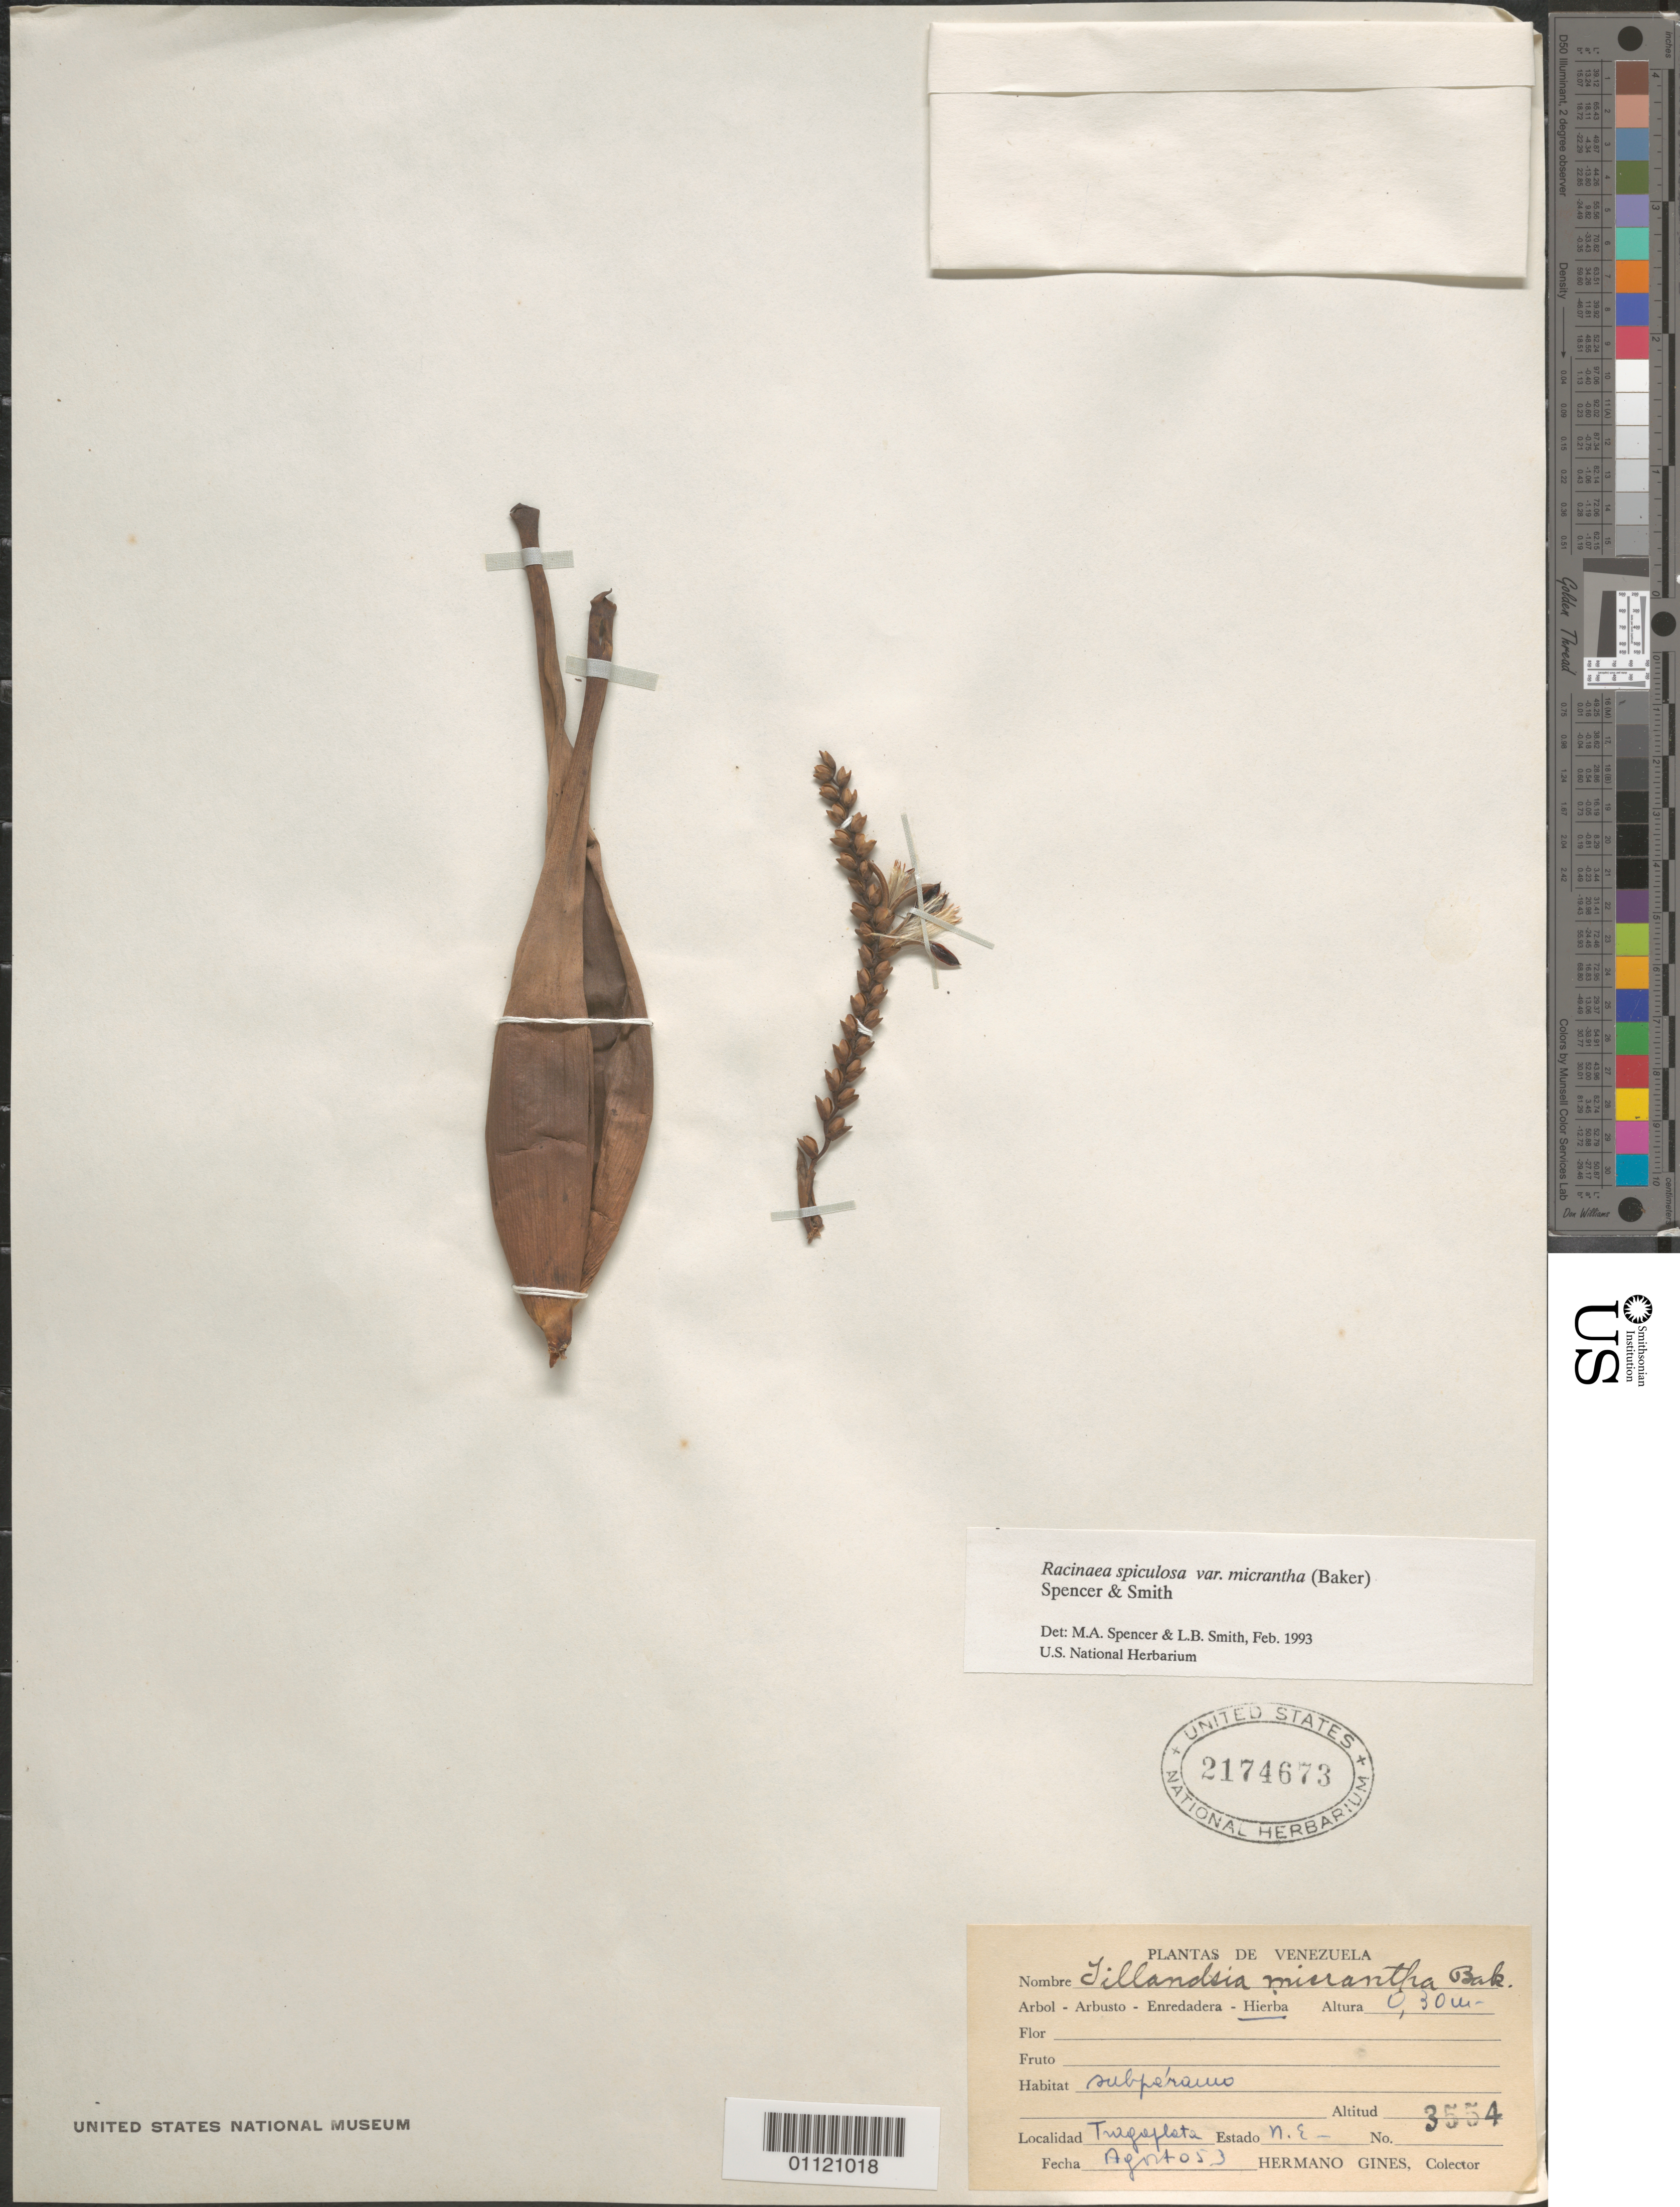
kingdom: Plantae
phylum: Tracheophyta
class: Liliopsida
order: Poales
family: Bromeliaceae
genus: Racinaea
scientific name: Racinaea spiculosa var. micrantha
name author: (Baker) M.A. Spencer & L.B. Sm.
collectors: Bro. Gines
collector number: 3554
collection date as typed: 01 Aug 1953 to 31 Aug 1953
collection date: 1953-08-01/1953-08-31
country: Venezuela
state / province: Nueva Esparta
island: Margarita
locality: Tragaplata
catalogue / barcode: US 2174